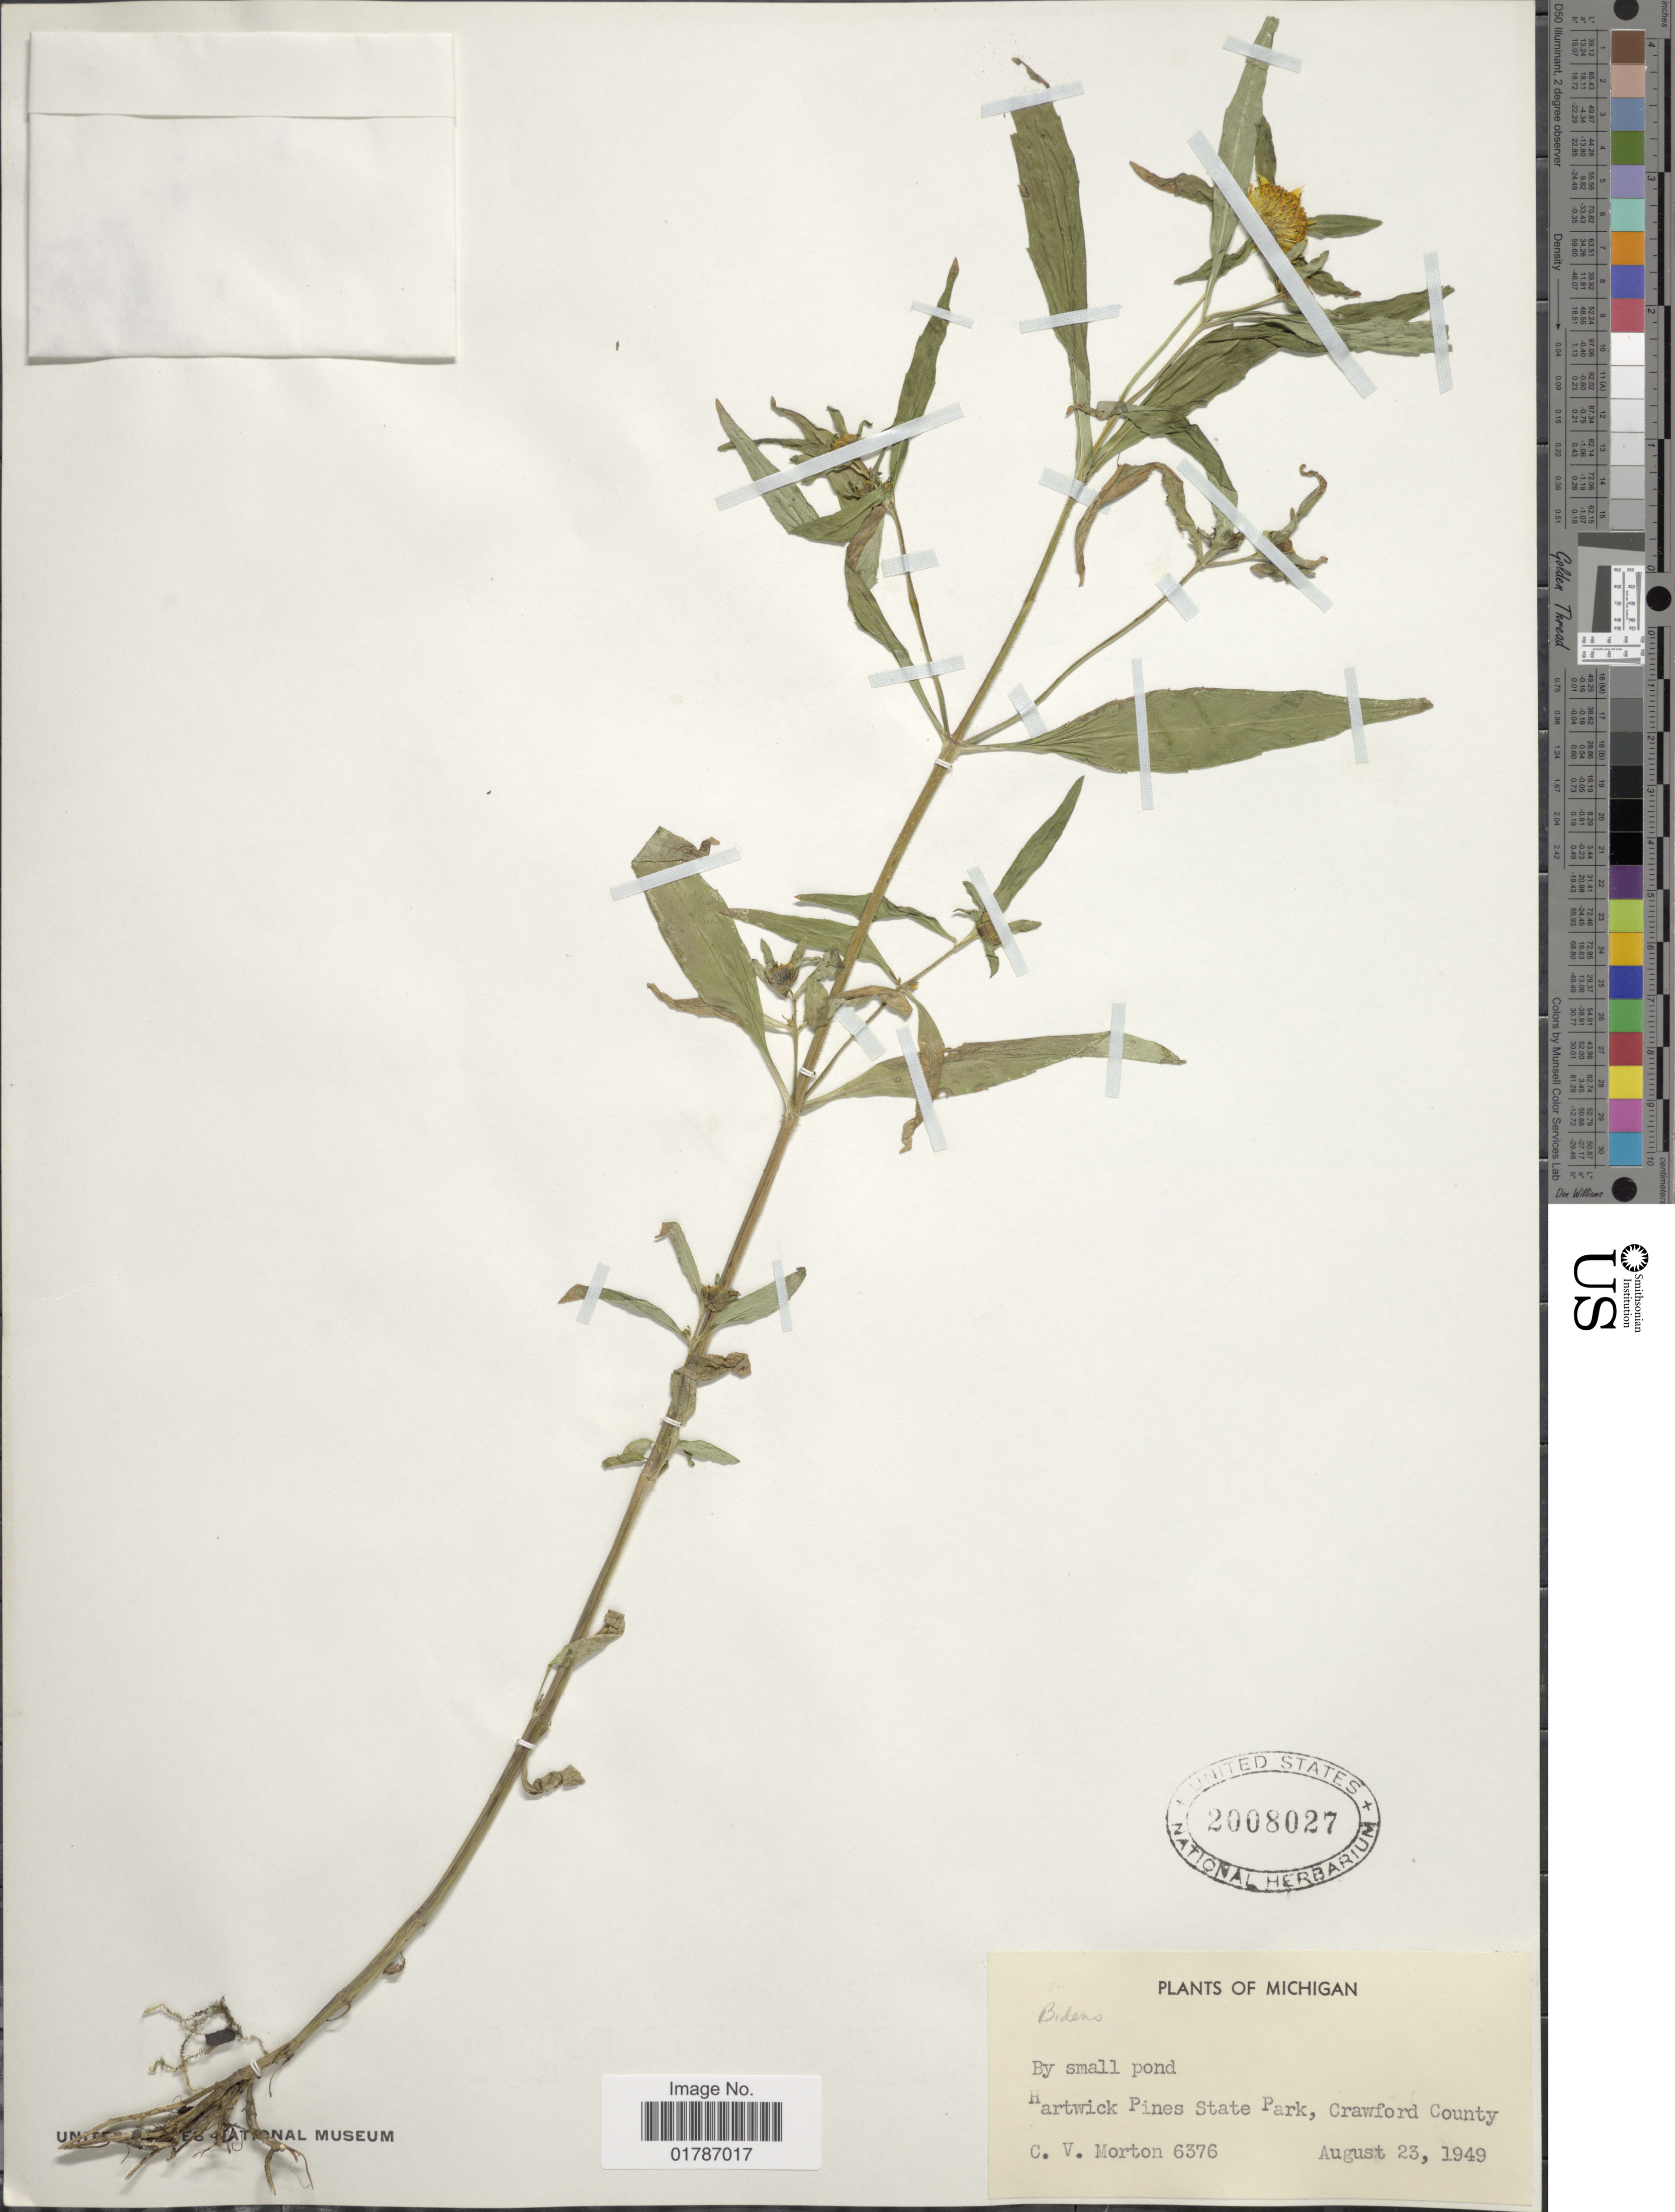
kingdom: Plantae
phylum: Tracheophyta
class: Magnoliopsida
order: Asterales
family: Asteraceae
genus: Bidens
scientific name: Bidens sp.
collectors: C. V. Morton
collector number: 6376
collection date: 1949-08-23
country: United States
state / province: Michigan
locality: Hartwick Pines State of Park, Crawford County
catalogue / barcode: US 2008027